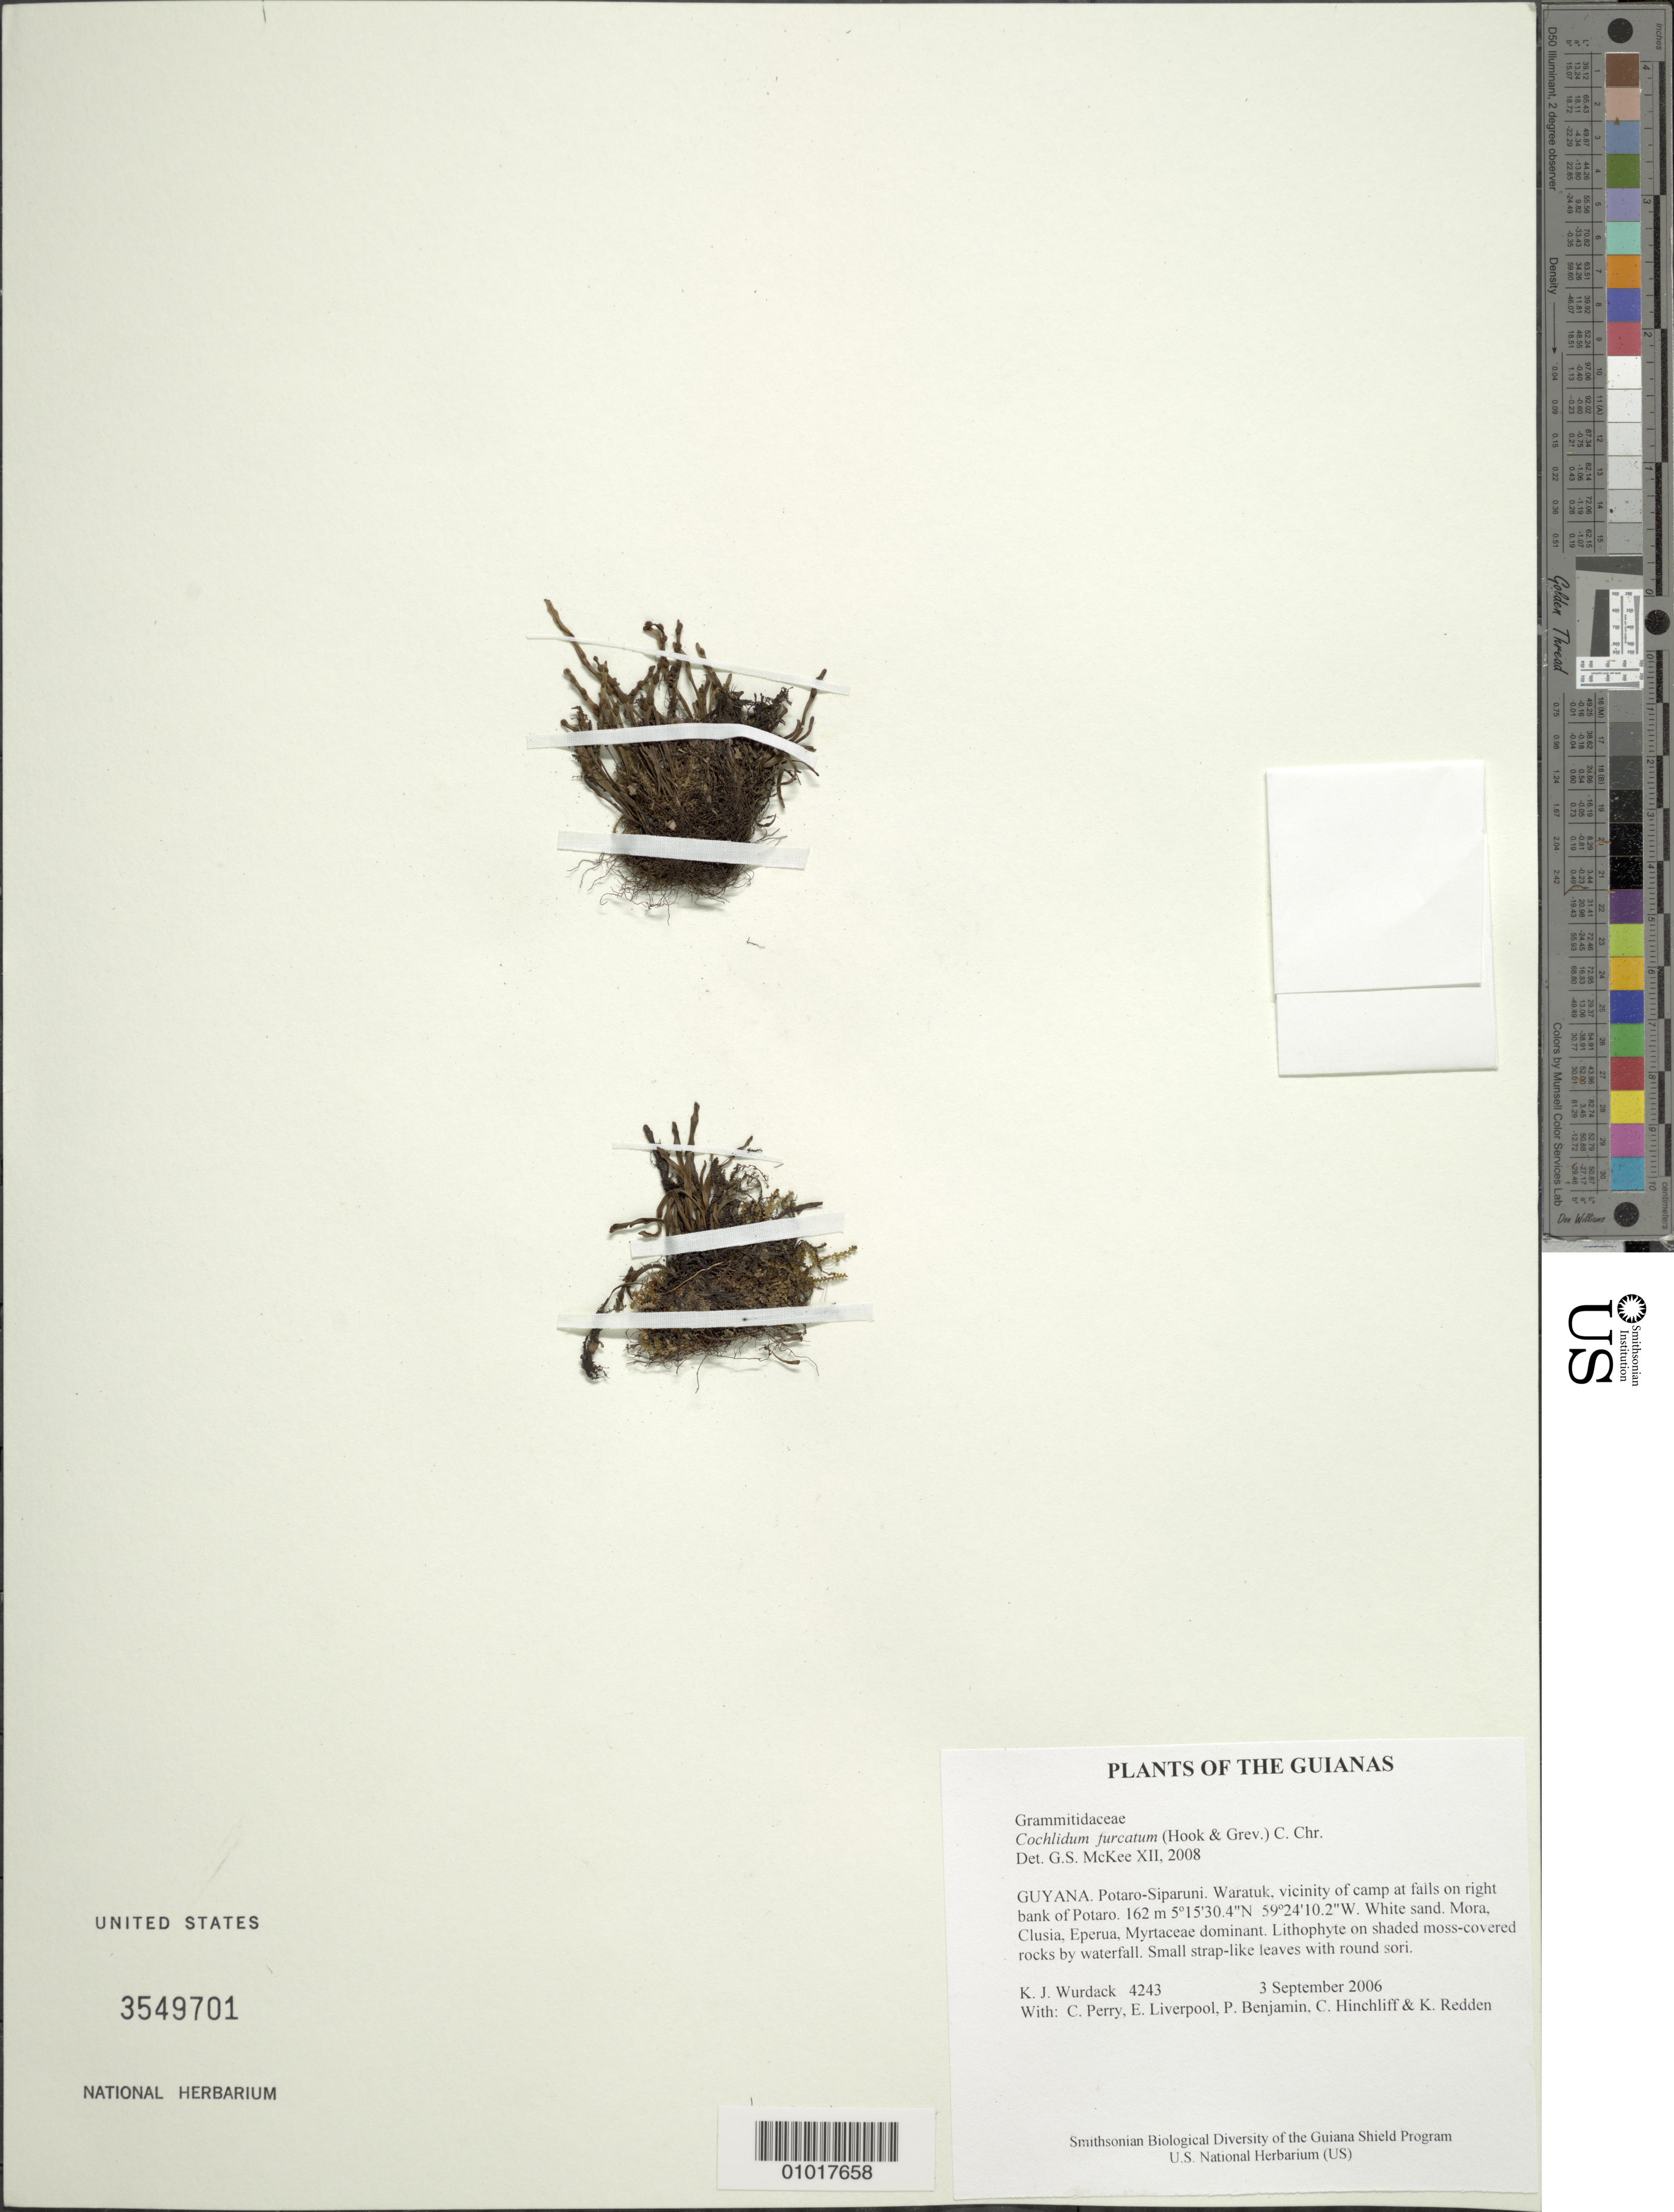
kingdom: Plantae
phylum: Tracheophyta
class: Polypodiopsida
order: Polypodiales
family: Polypodiaceae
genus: Cochlidium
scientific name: Cochlidium furcatum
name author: (Hook. & Grev.) C. Chr.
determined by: McKee, G. S., (US), NMNH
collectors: K. Wurdack, C. Perry, E. Liverpool, P. Benjamin, C. E. Hinchliff & K. M. Redden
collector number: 4243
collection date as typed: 3 September 2006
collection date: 2006-09-03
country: Guyana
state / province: Potaro-Siparuni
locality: Waratuk, vicinity of camp at falls on right bank of Potaro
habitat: White sand. Mora, Clusia, Eperua, Myrtaceae dominant.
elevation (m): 162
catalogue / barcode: US 3549701